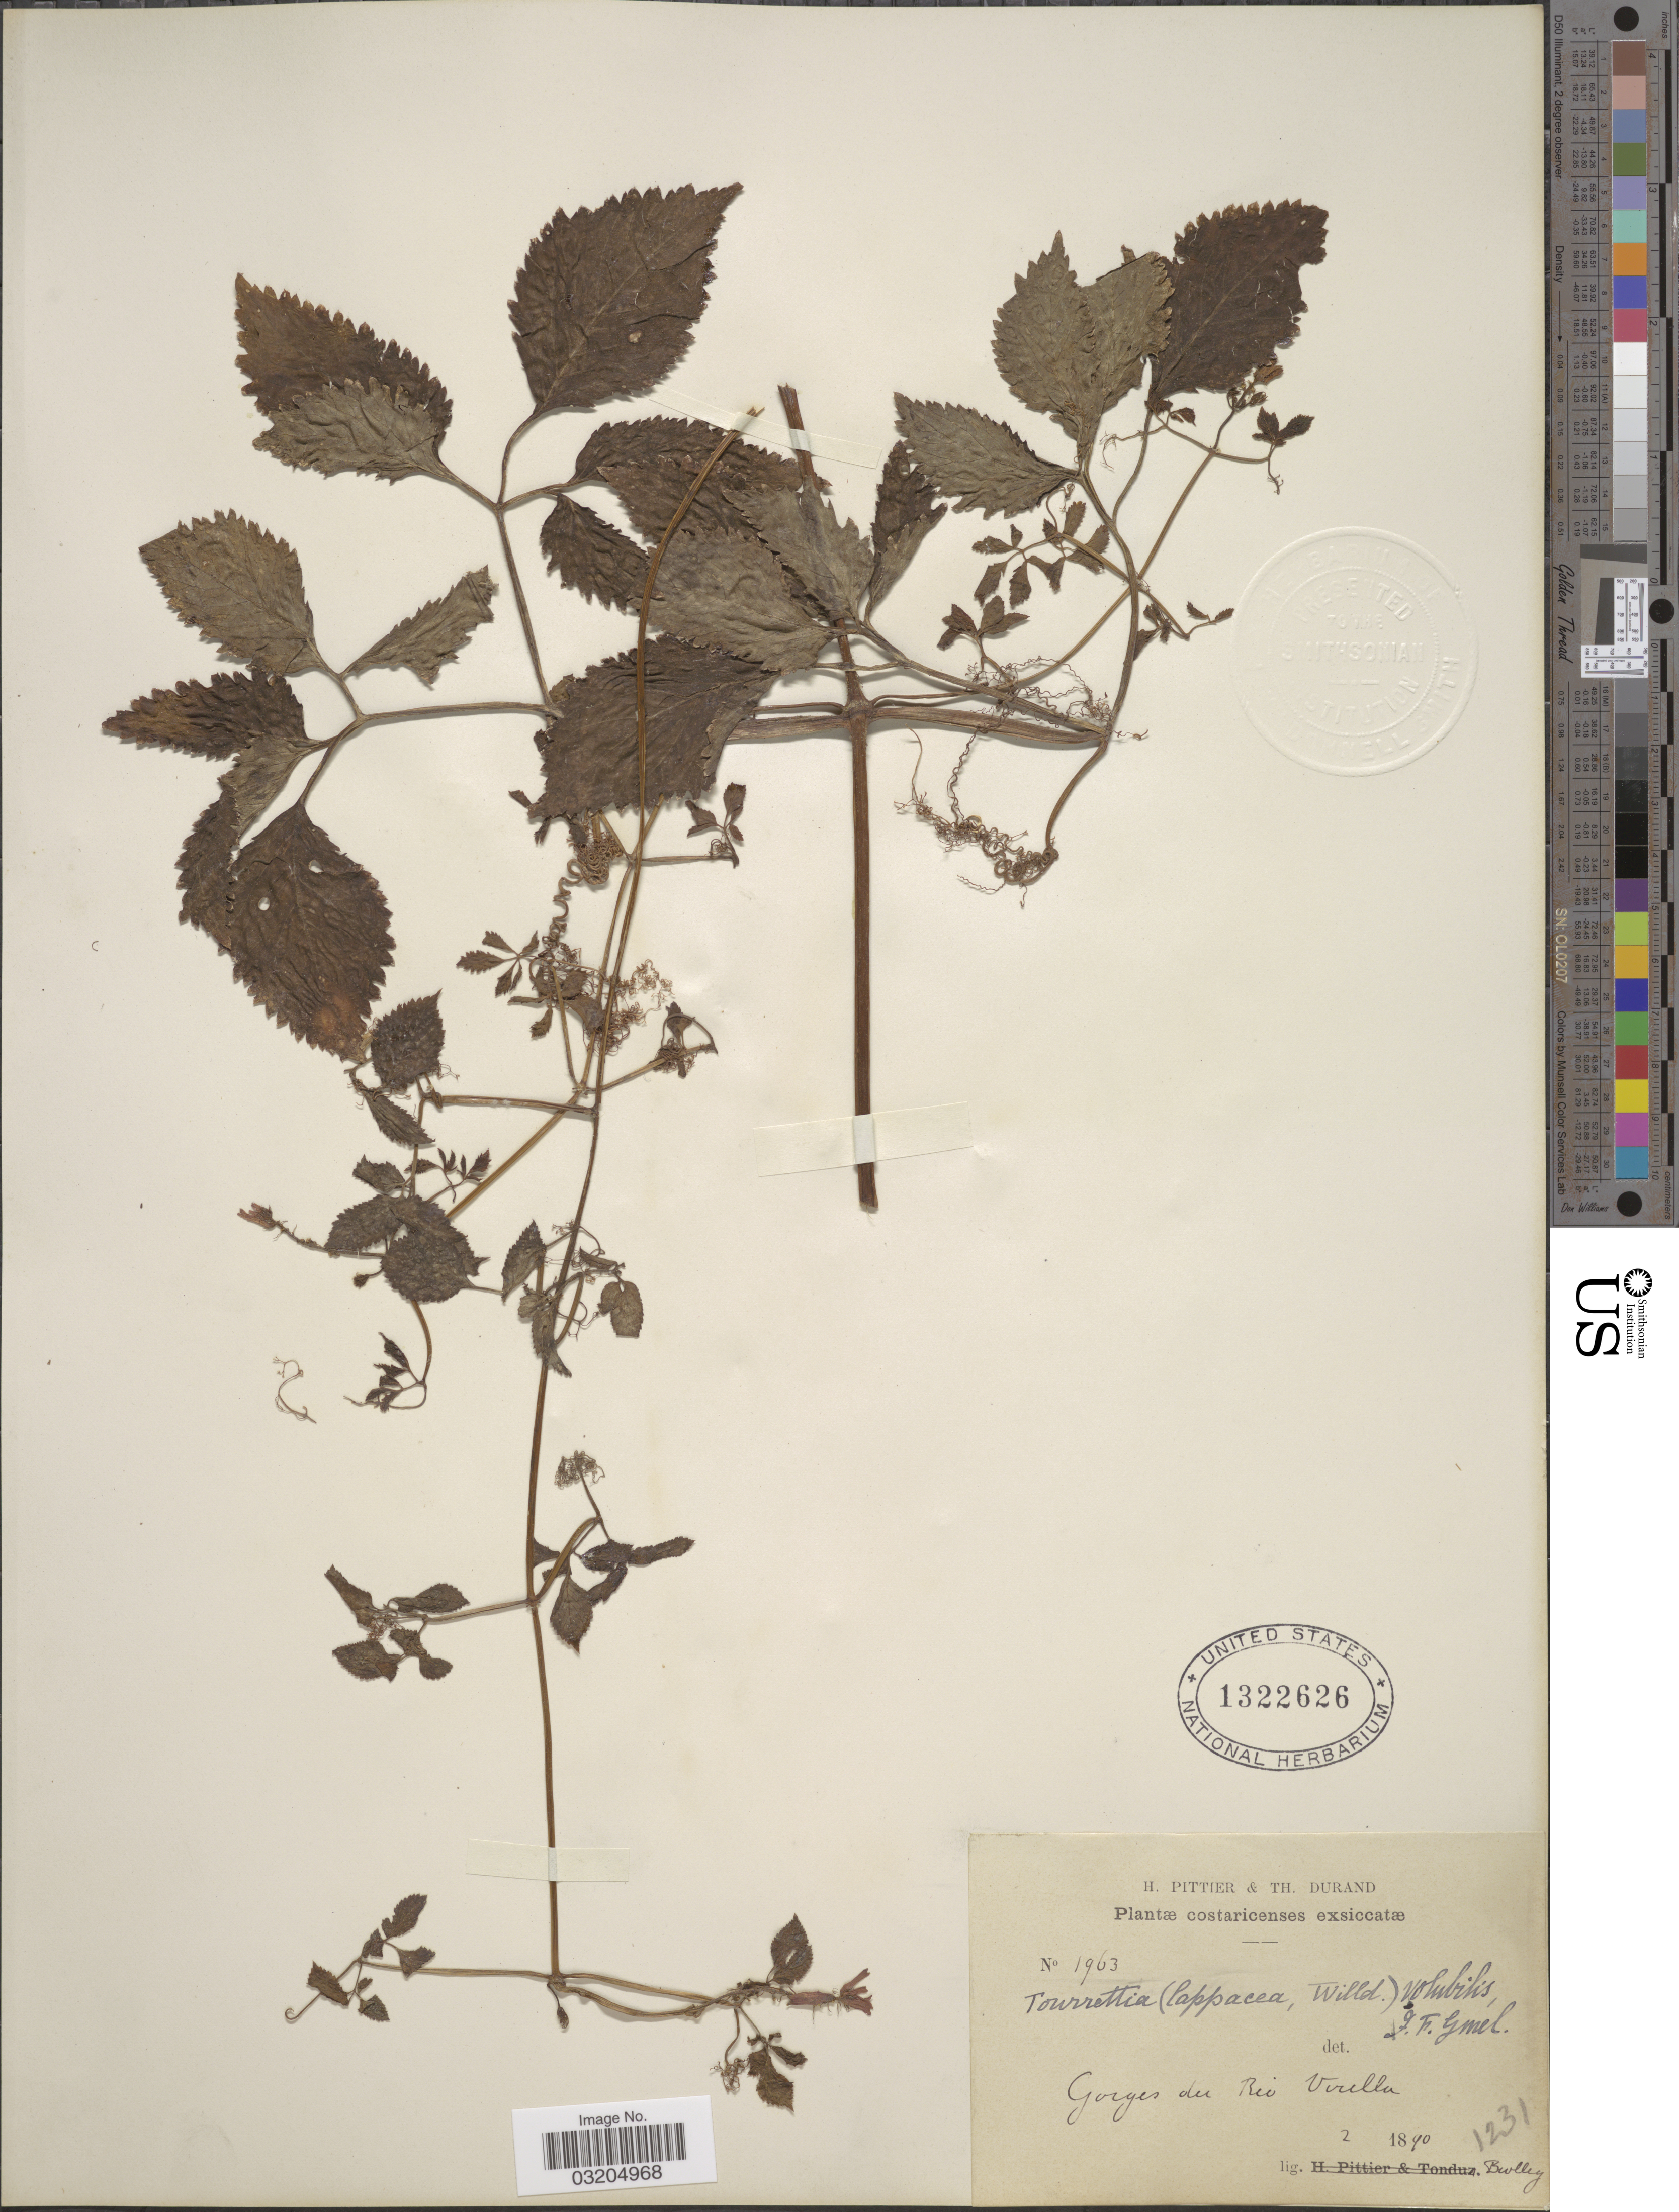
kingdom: Plantae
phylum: Tracheophyta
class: Magnoliopsida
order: Lamiales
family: Bignoniaceae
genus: Tourrettia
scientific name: Tourrettia lappacea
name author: (L'Hér.) Willd.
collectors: Biolley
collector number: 1963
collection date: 1890-02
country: Costa Rica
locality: Gorges du Rio Virilla.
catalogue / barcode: US 1322626